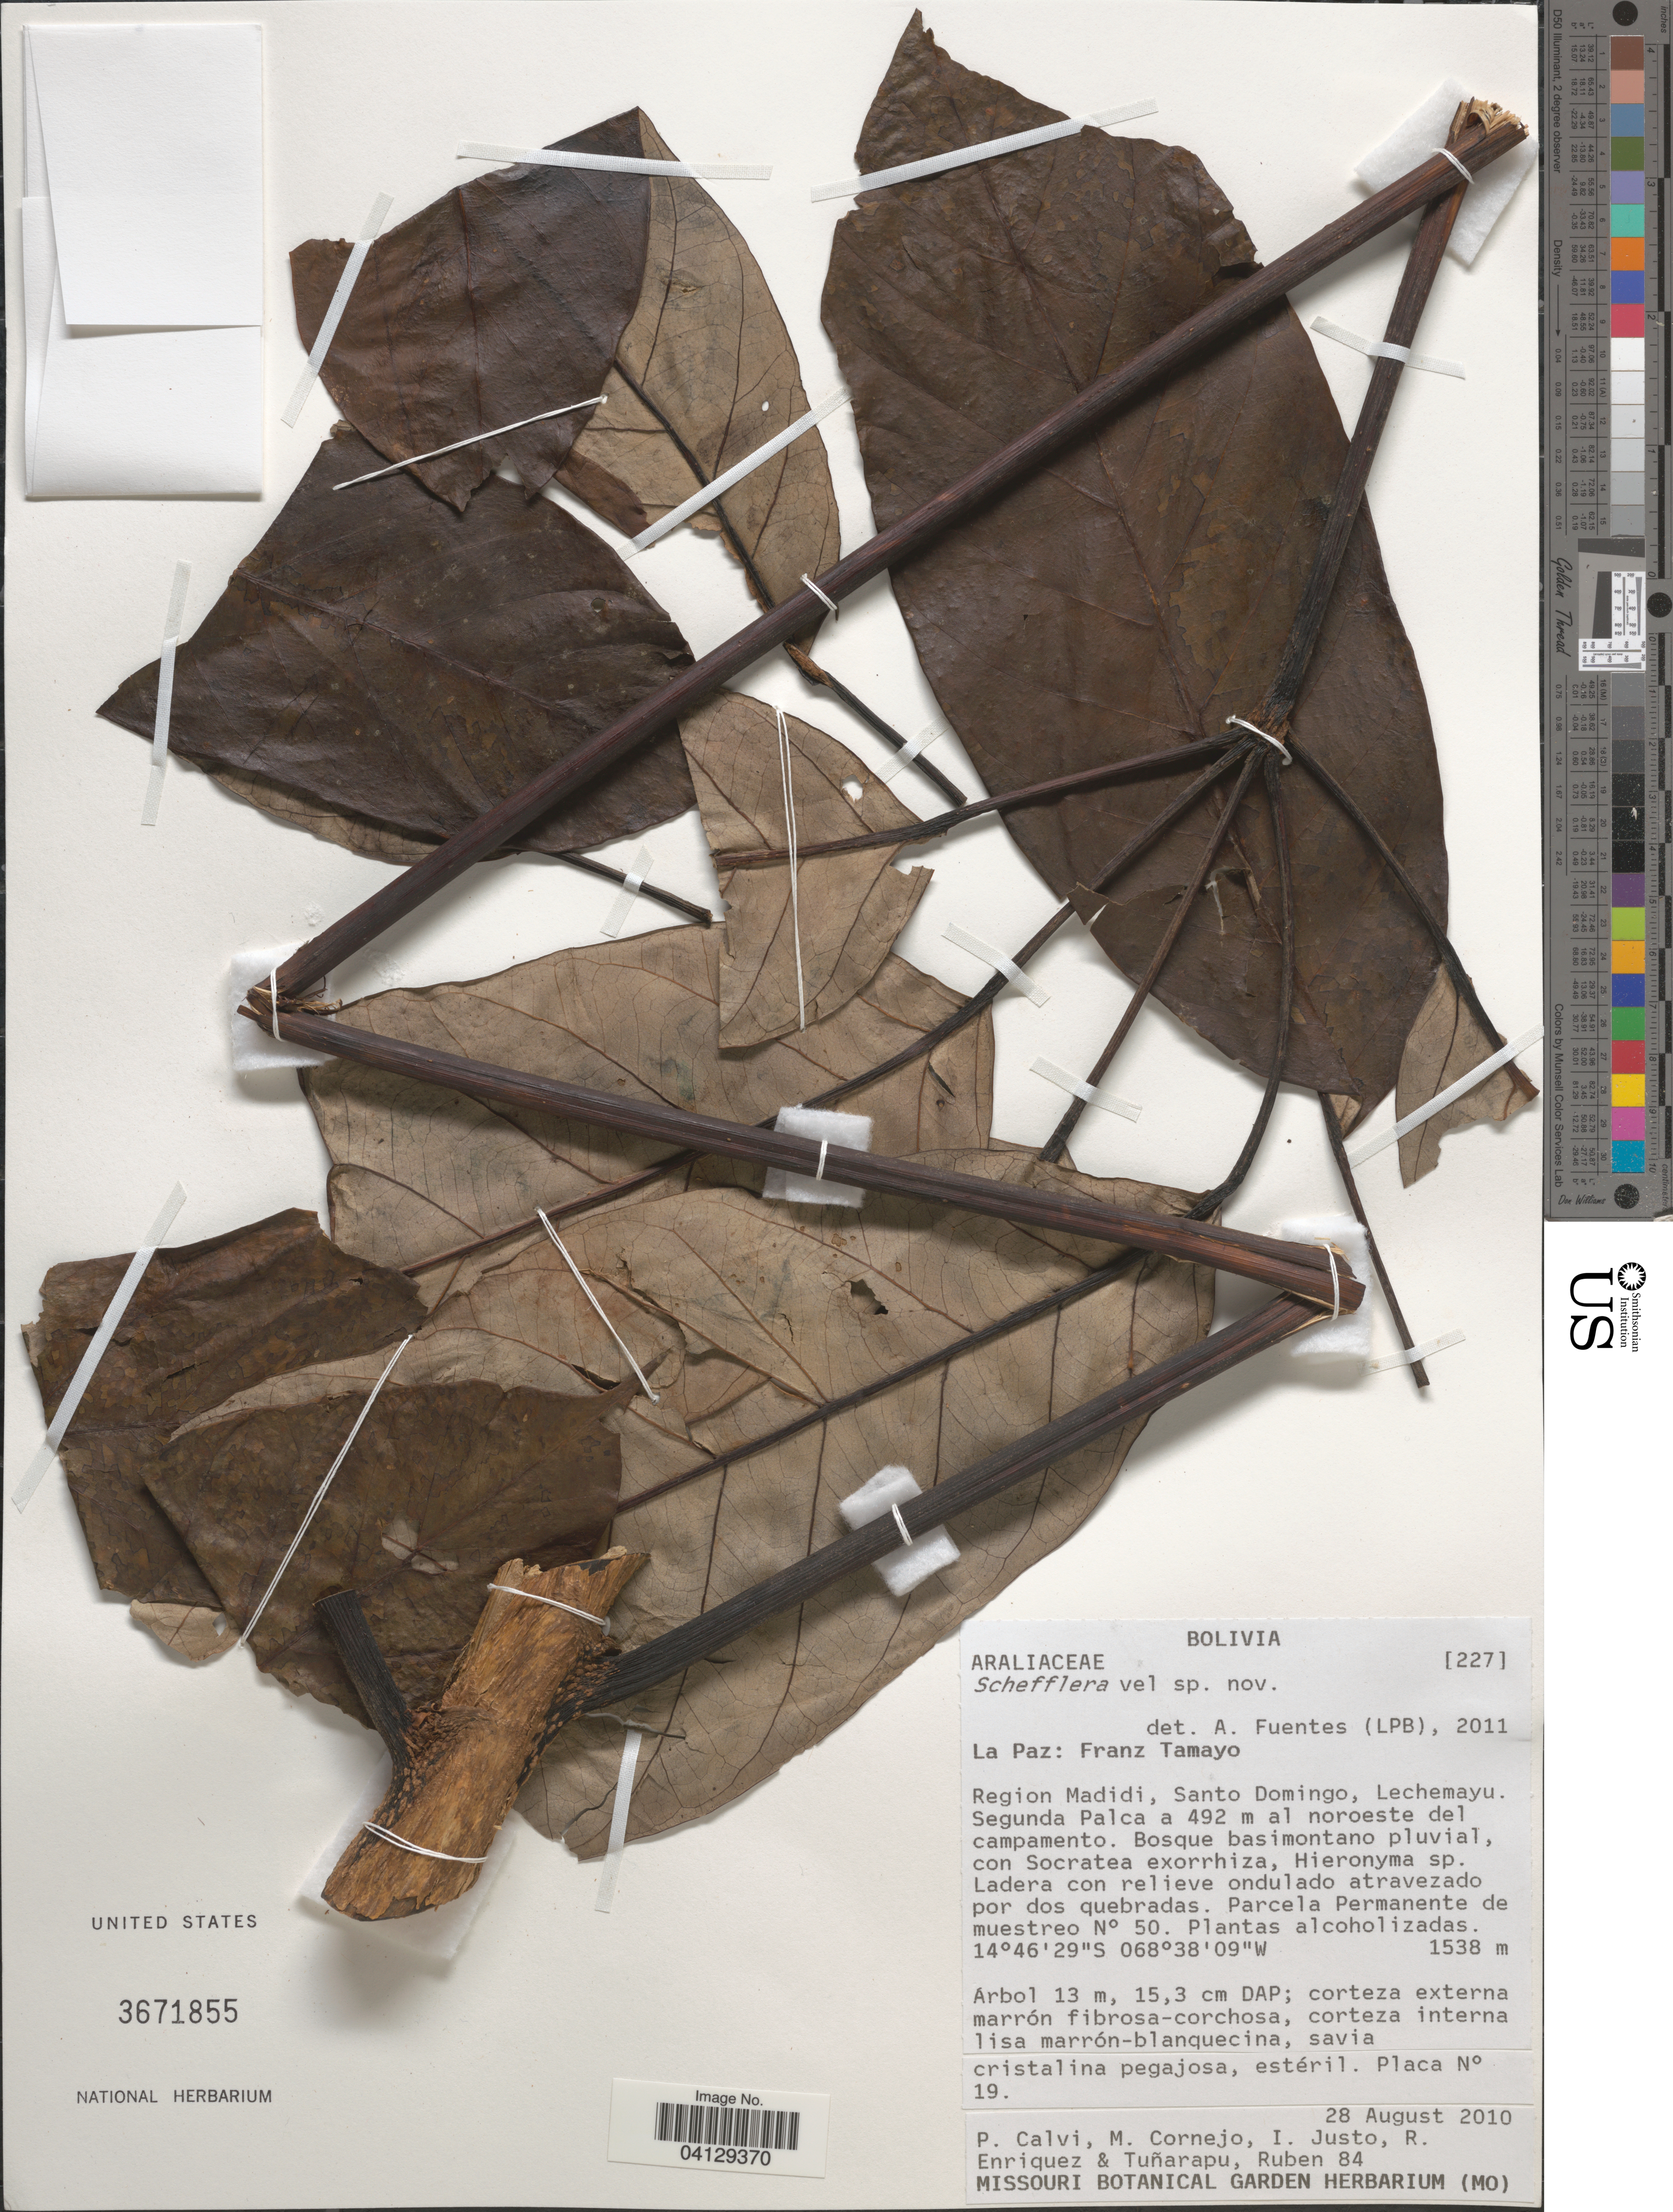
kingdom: Plantae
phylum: Tracheophyta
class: Magnoliopsida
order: Apiales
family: Araliaceae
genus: Didymopanax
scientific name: Didymopanax leco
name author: A. Fuentes & M.Mend.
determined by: Lowry, P. P.; Plunkett, Gregory M.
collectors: P. Calvi, M. Cornejo, I. Justo, R. Enriquez & R. Tuñarapu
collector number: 84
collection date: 2010-08-28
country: Bolivia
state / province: La Paz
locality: Franz Tamayo. Region Madidi, Santo Domingo, Lechemay. Segunda Palca a 492 m al noroeste del campamento.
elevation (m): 1538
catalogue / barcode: US 3671855